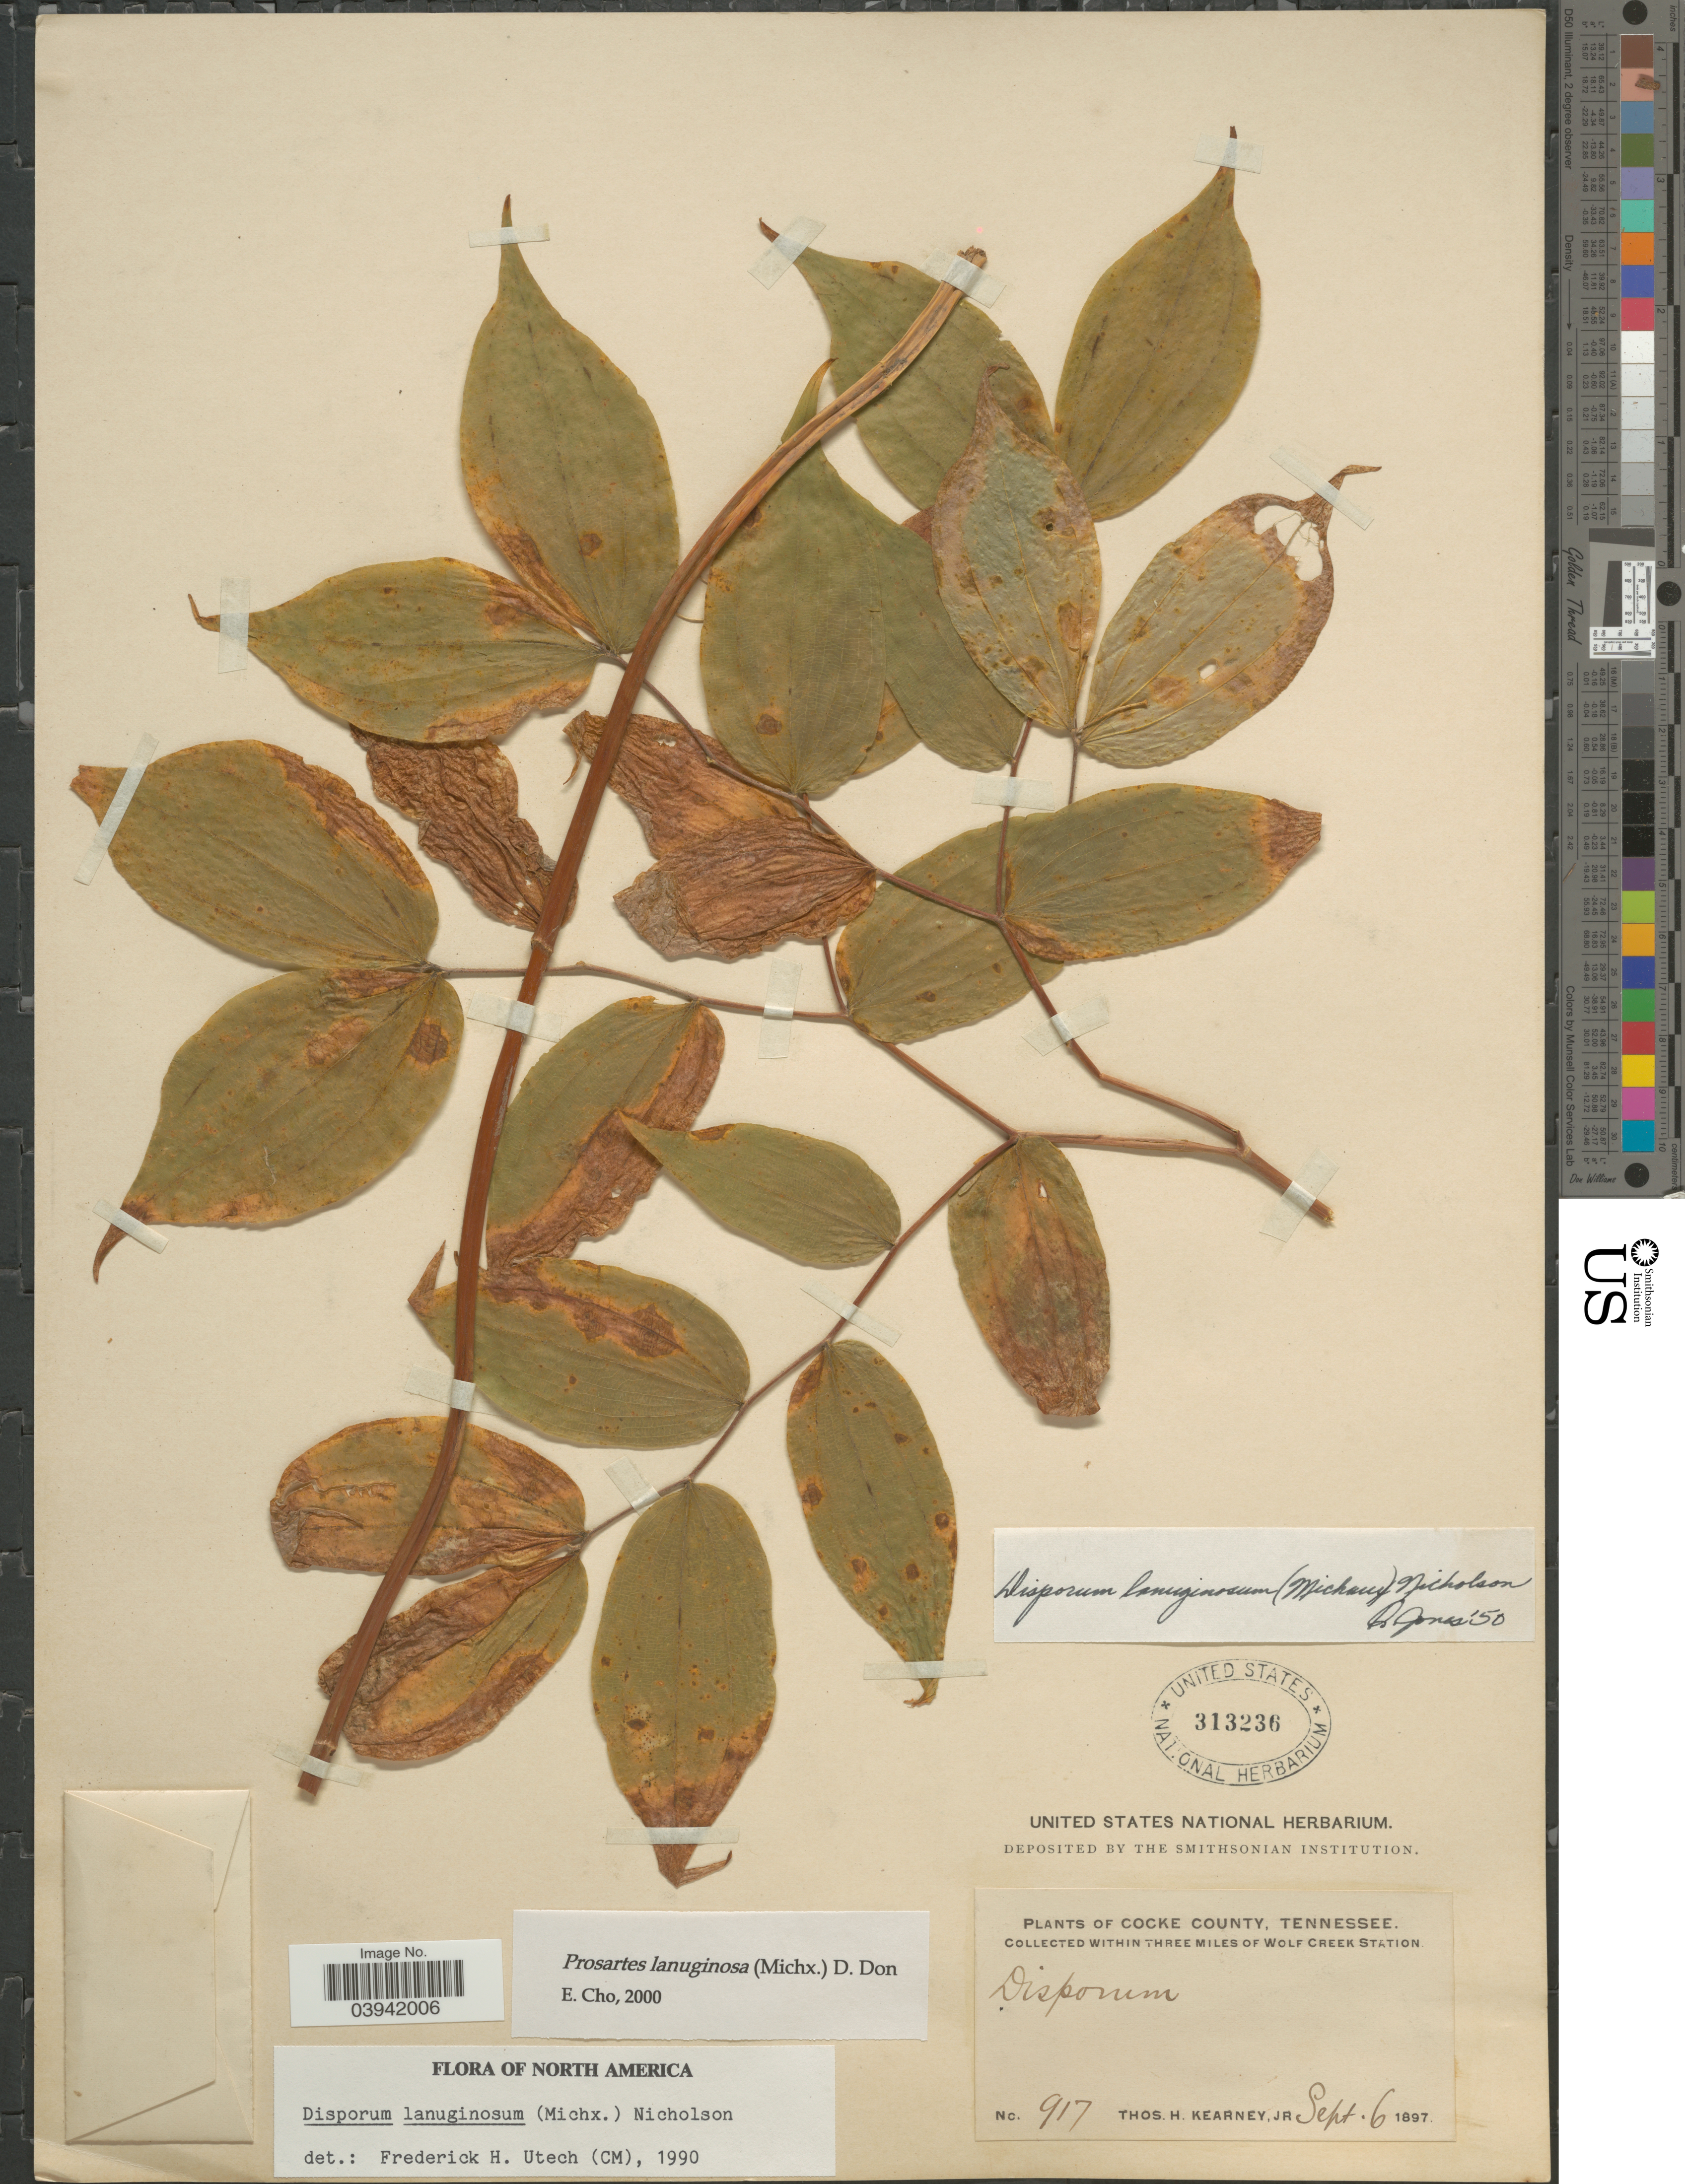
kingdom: Plantae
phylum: Tracheophyta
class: Liliopsida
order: Liliales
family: Liliaceae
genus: Prosartes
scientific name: Prosartes lanuginosa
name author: D. Don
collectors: T. H. Kearney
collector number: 917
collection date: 1897-09-06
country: United States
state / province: Tennessee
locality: Cocke County. Within three miles of Wolf Creek Station.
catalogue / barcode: US 313236